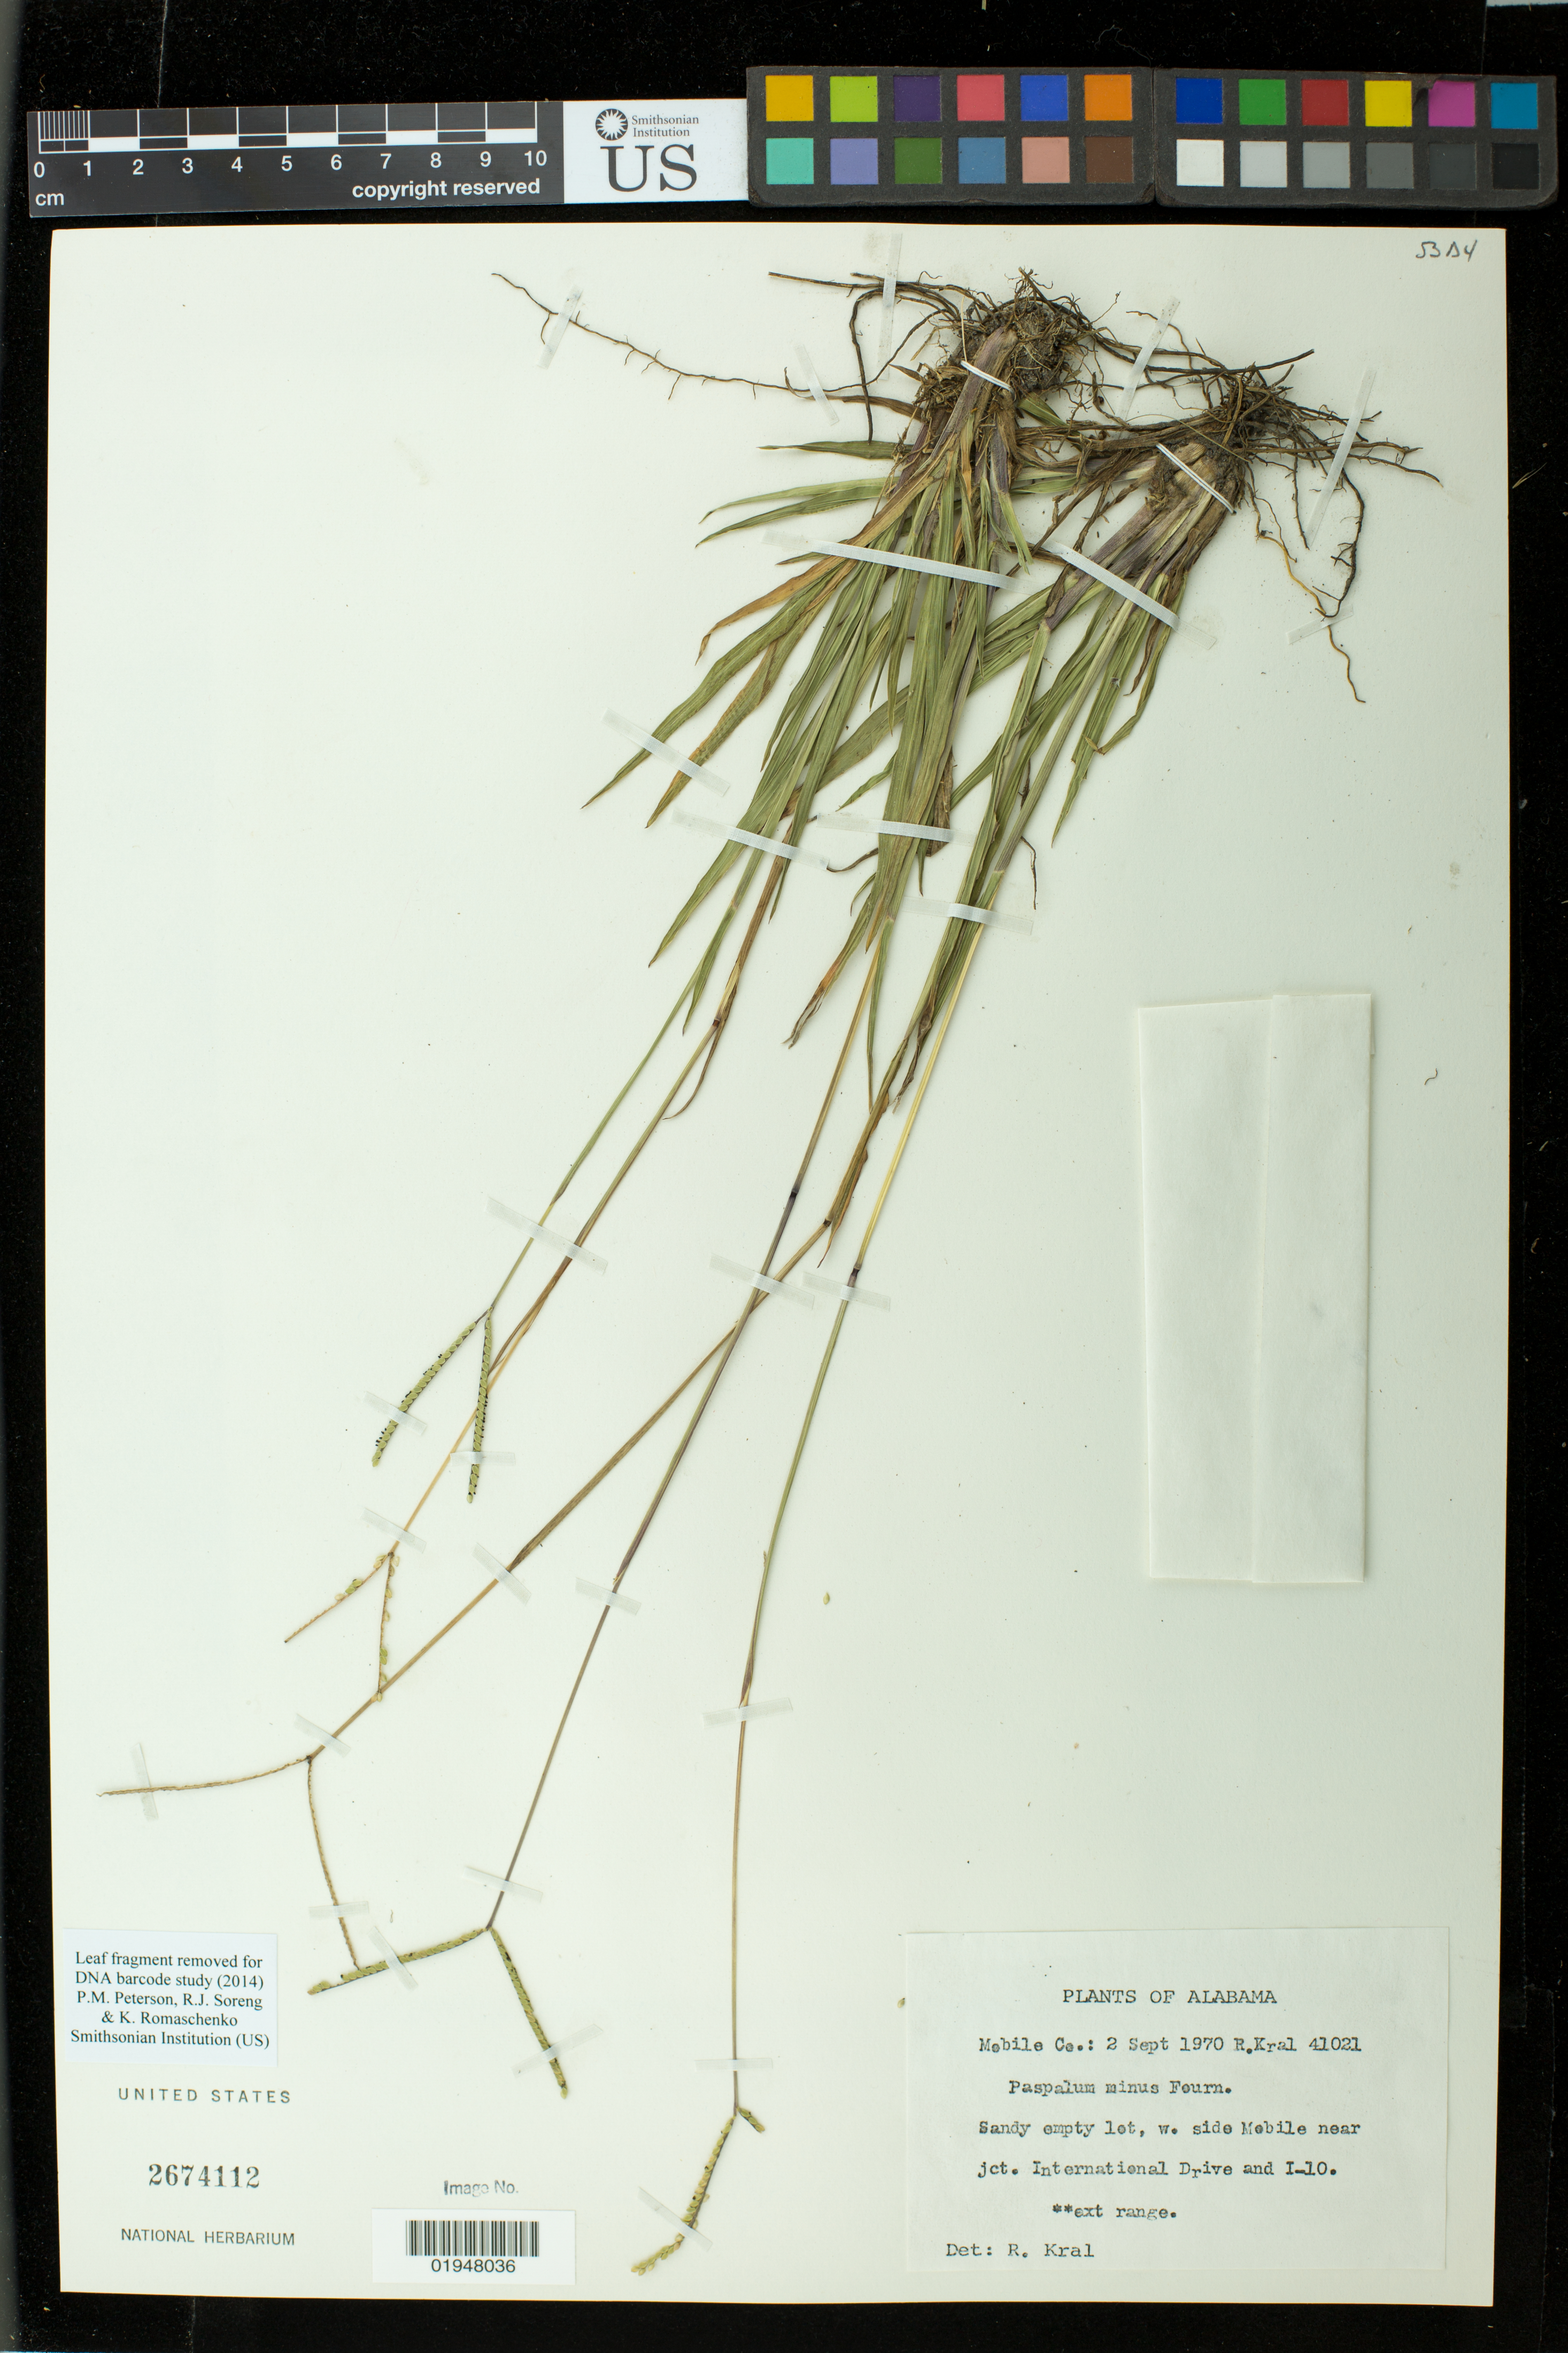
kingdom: Plantae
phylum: Tracheophyta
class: Liliopsida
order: Poales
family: Poaceae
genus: Paspalum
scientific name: Paspalum minus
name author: E. Fourn.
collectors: R. Kral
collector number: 41021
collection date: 1970-09-02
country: United States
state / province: Alabama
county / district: Mobile County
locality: w. side Mobile near jct. International Drive and I-10.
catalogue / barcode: US 2674112